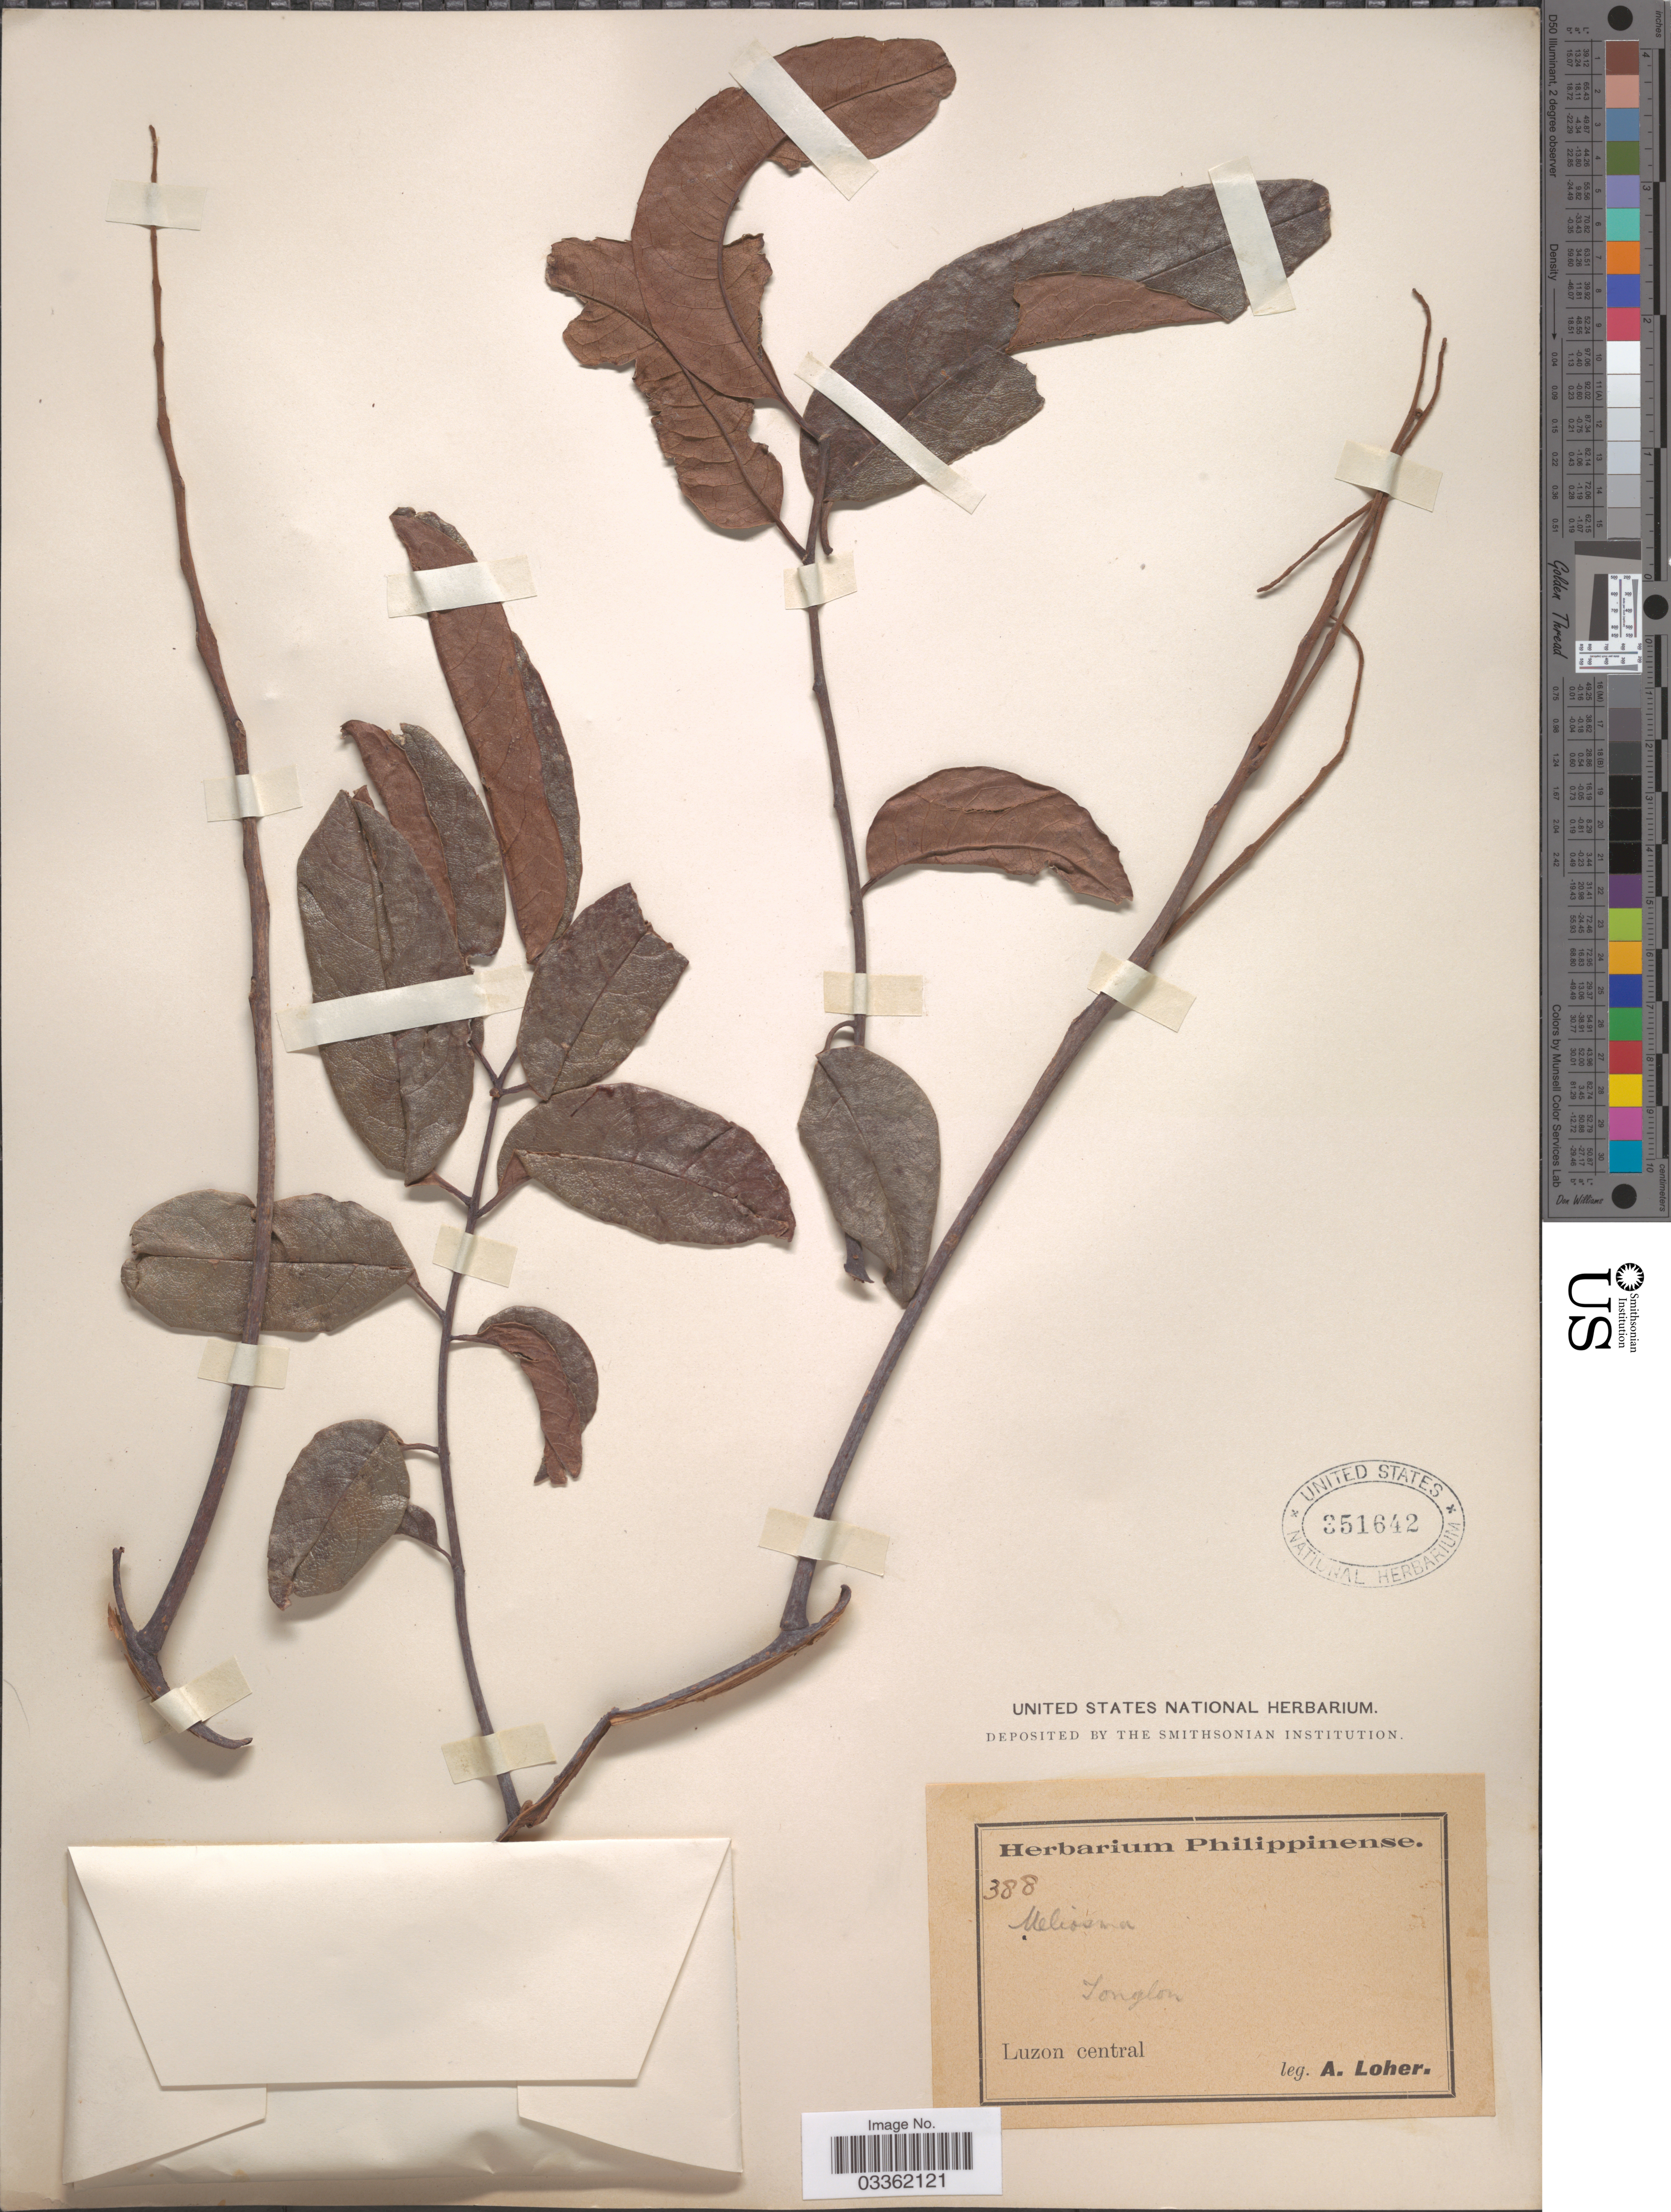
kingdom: Plantae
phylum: Tracheophyta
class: Magnoliopsida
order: Proteales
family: Sabiaceae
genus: Meliosma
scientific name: Meliosma sp.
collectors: A. Loher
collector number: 388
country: Philippines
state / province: Central Luzon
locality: Tonglon. Luzon central.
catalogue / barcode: US 351642